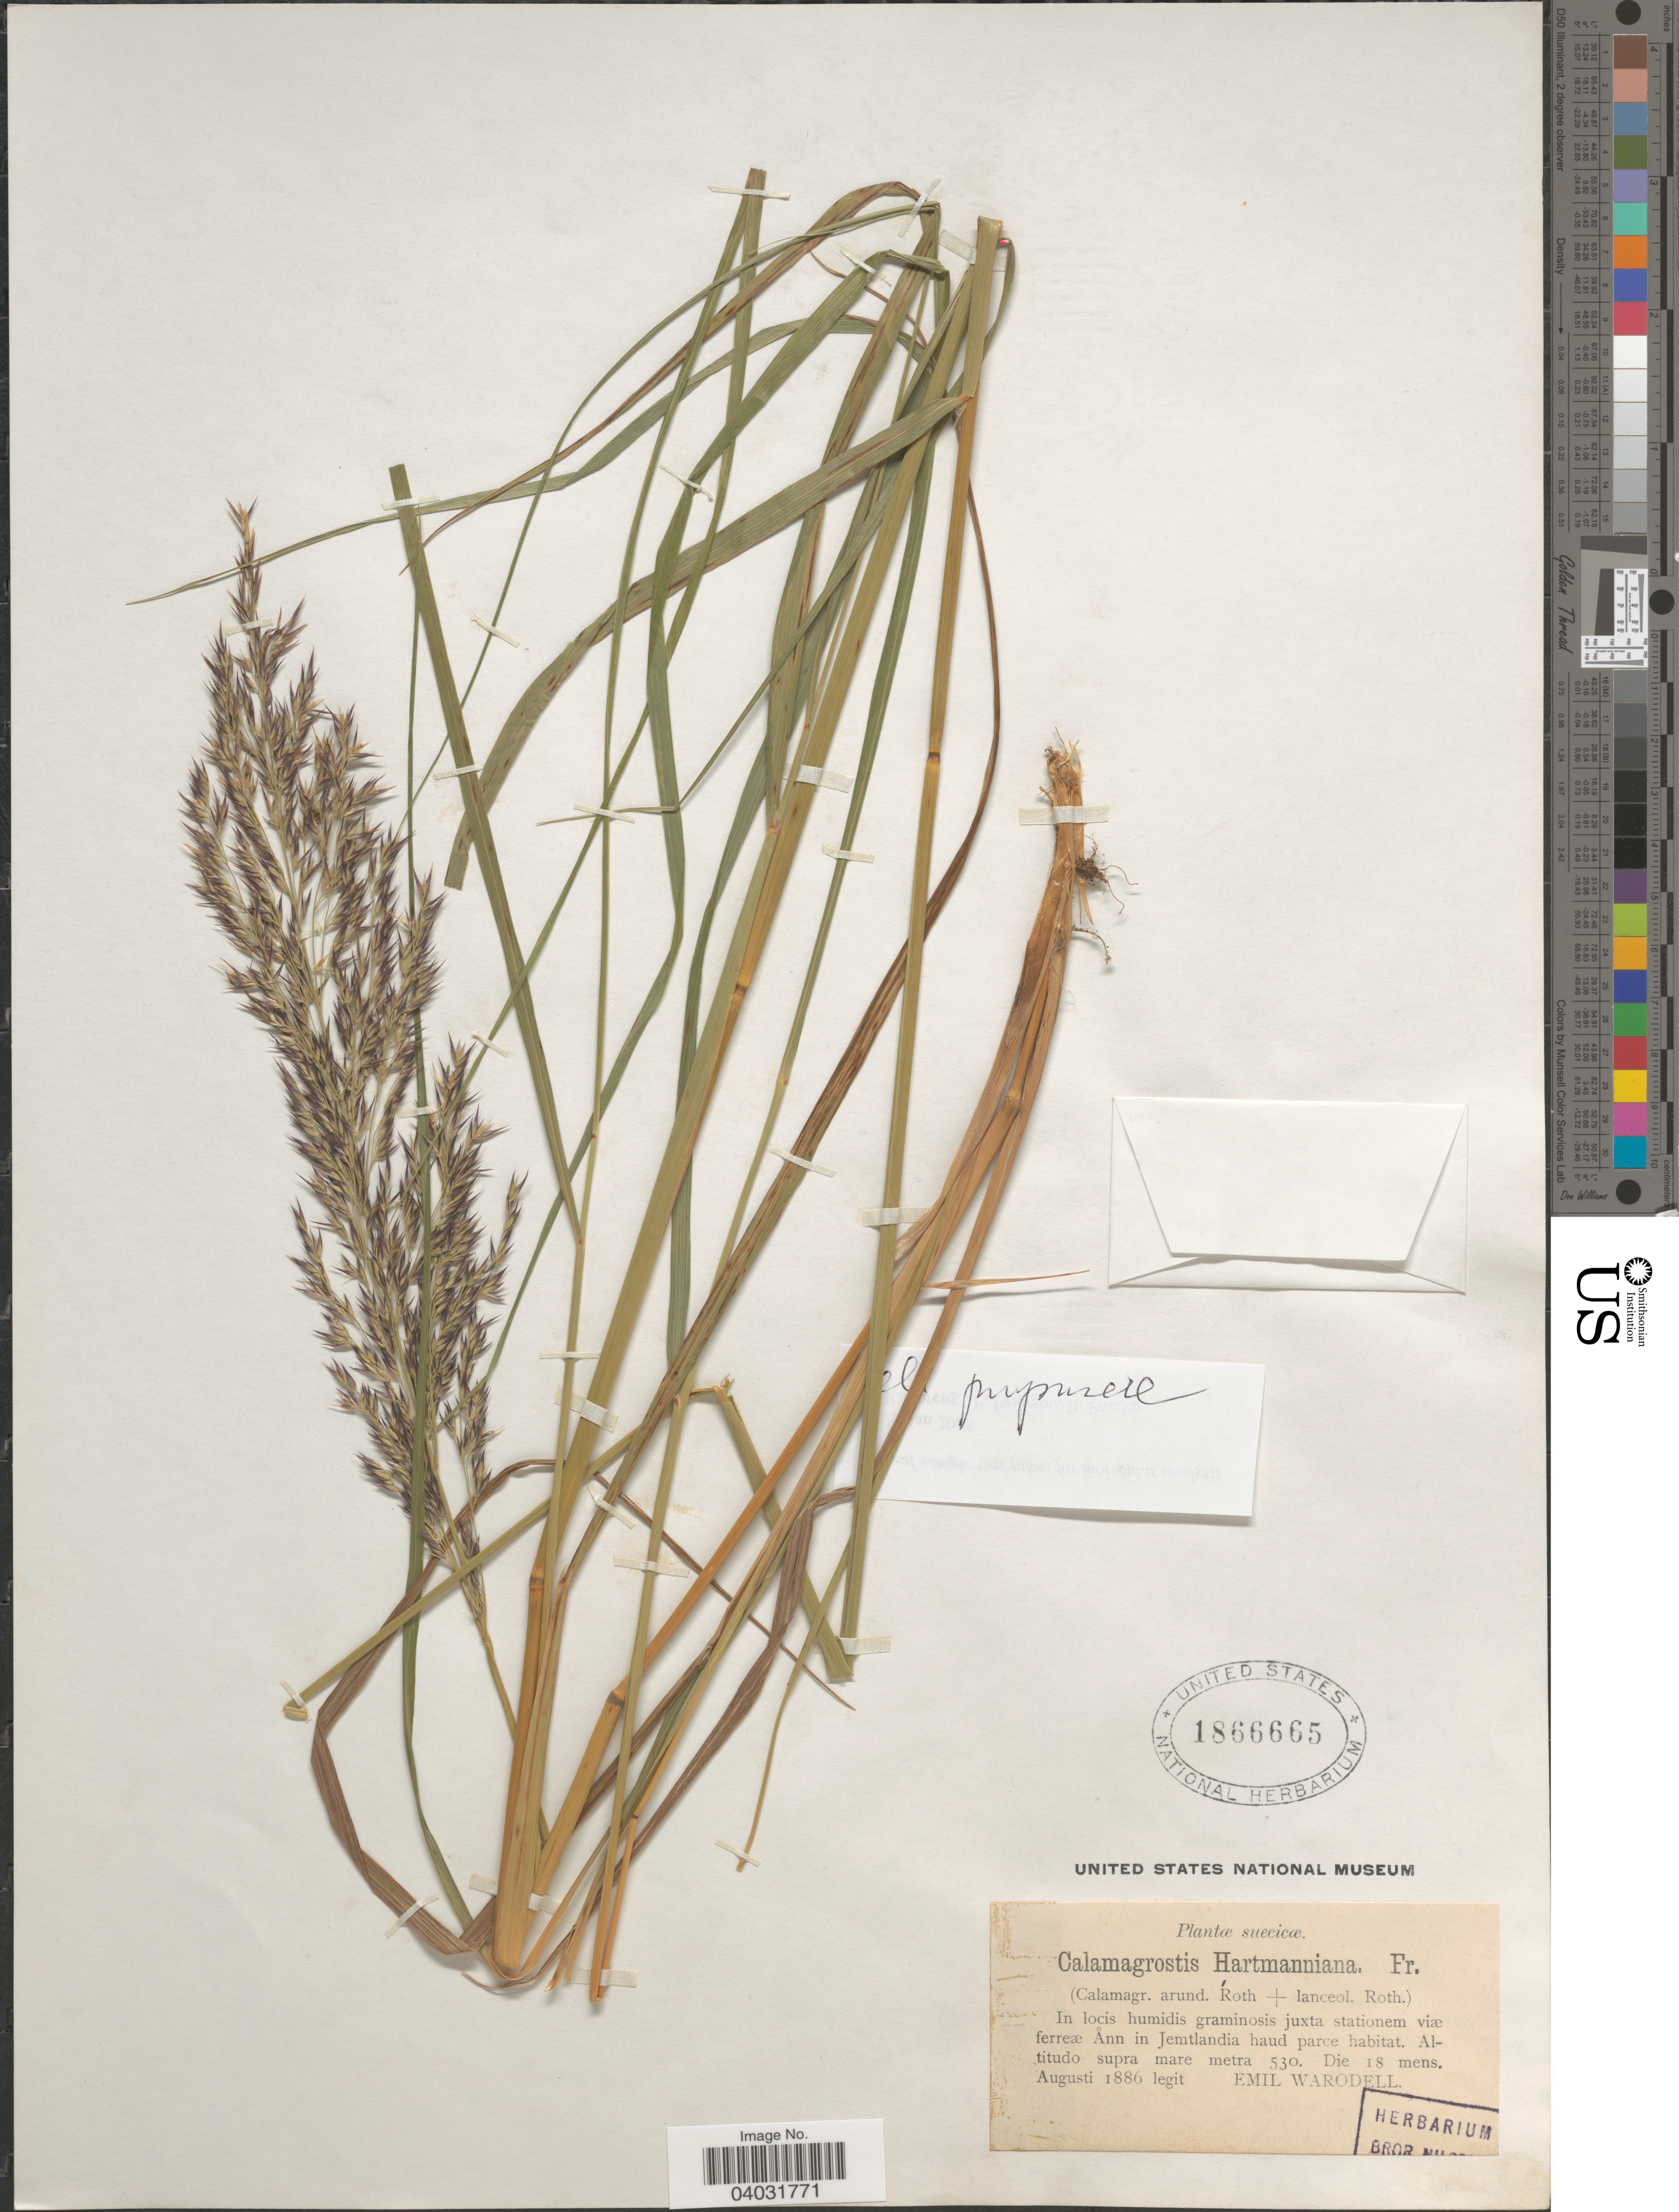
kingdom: Plantae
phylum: Tracheophyta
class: Liliopsida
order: Poales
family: Poaceae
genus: Calamagrostis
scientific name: Calamagrostis x hartmanniana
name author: Fries.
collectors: E. Warodell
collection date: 1886-08-18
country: Sweden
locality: Suecicæ. In locis humidis graminosis juxta stationem viæ ferreæ Ånn in Jemtlandia haud parce habitat.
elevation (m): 530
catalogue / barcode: US 1866665